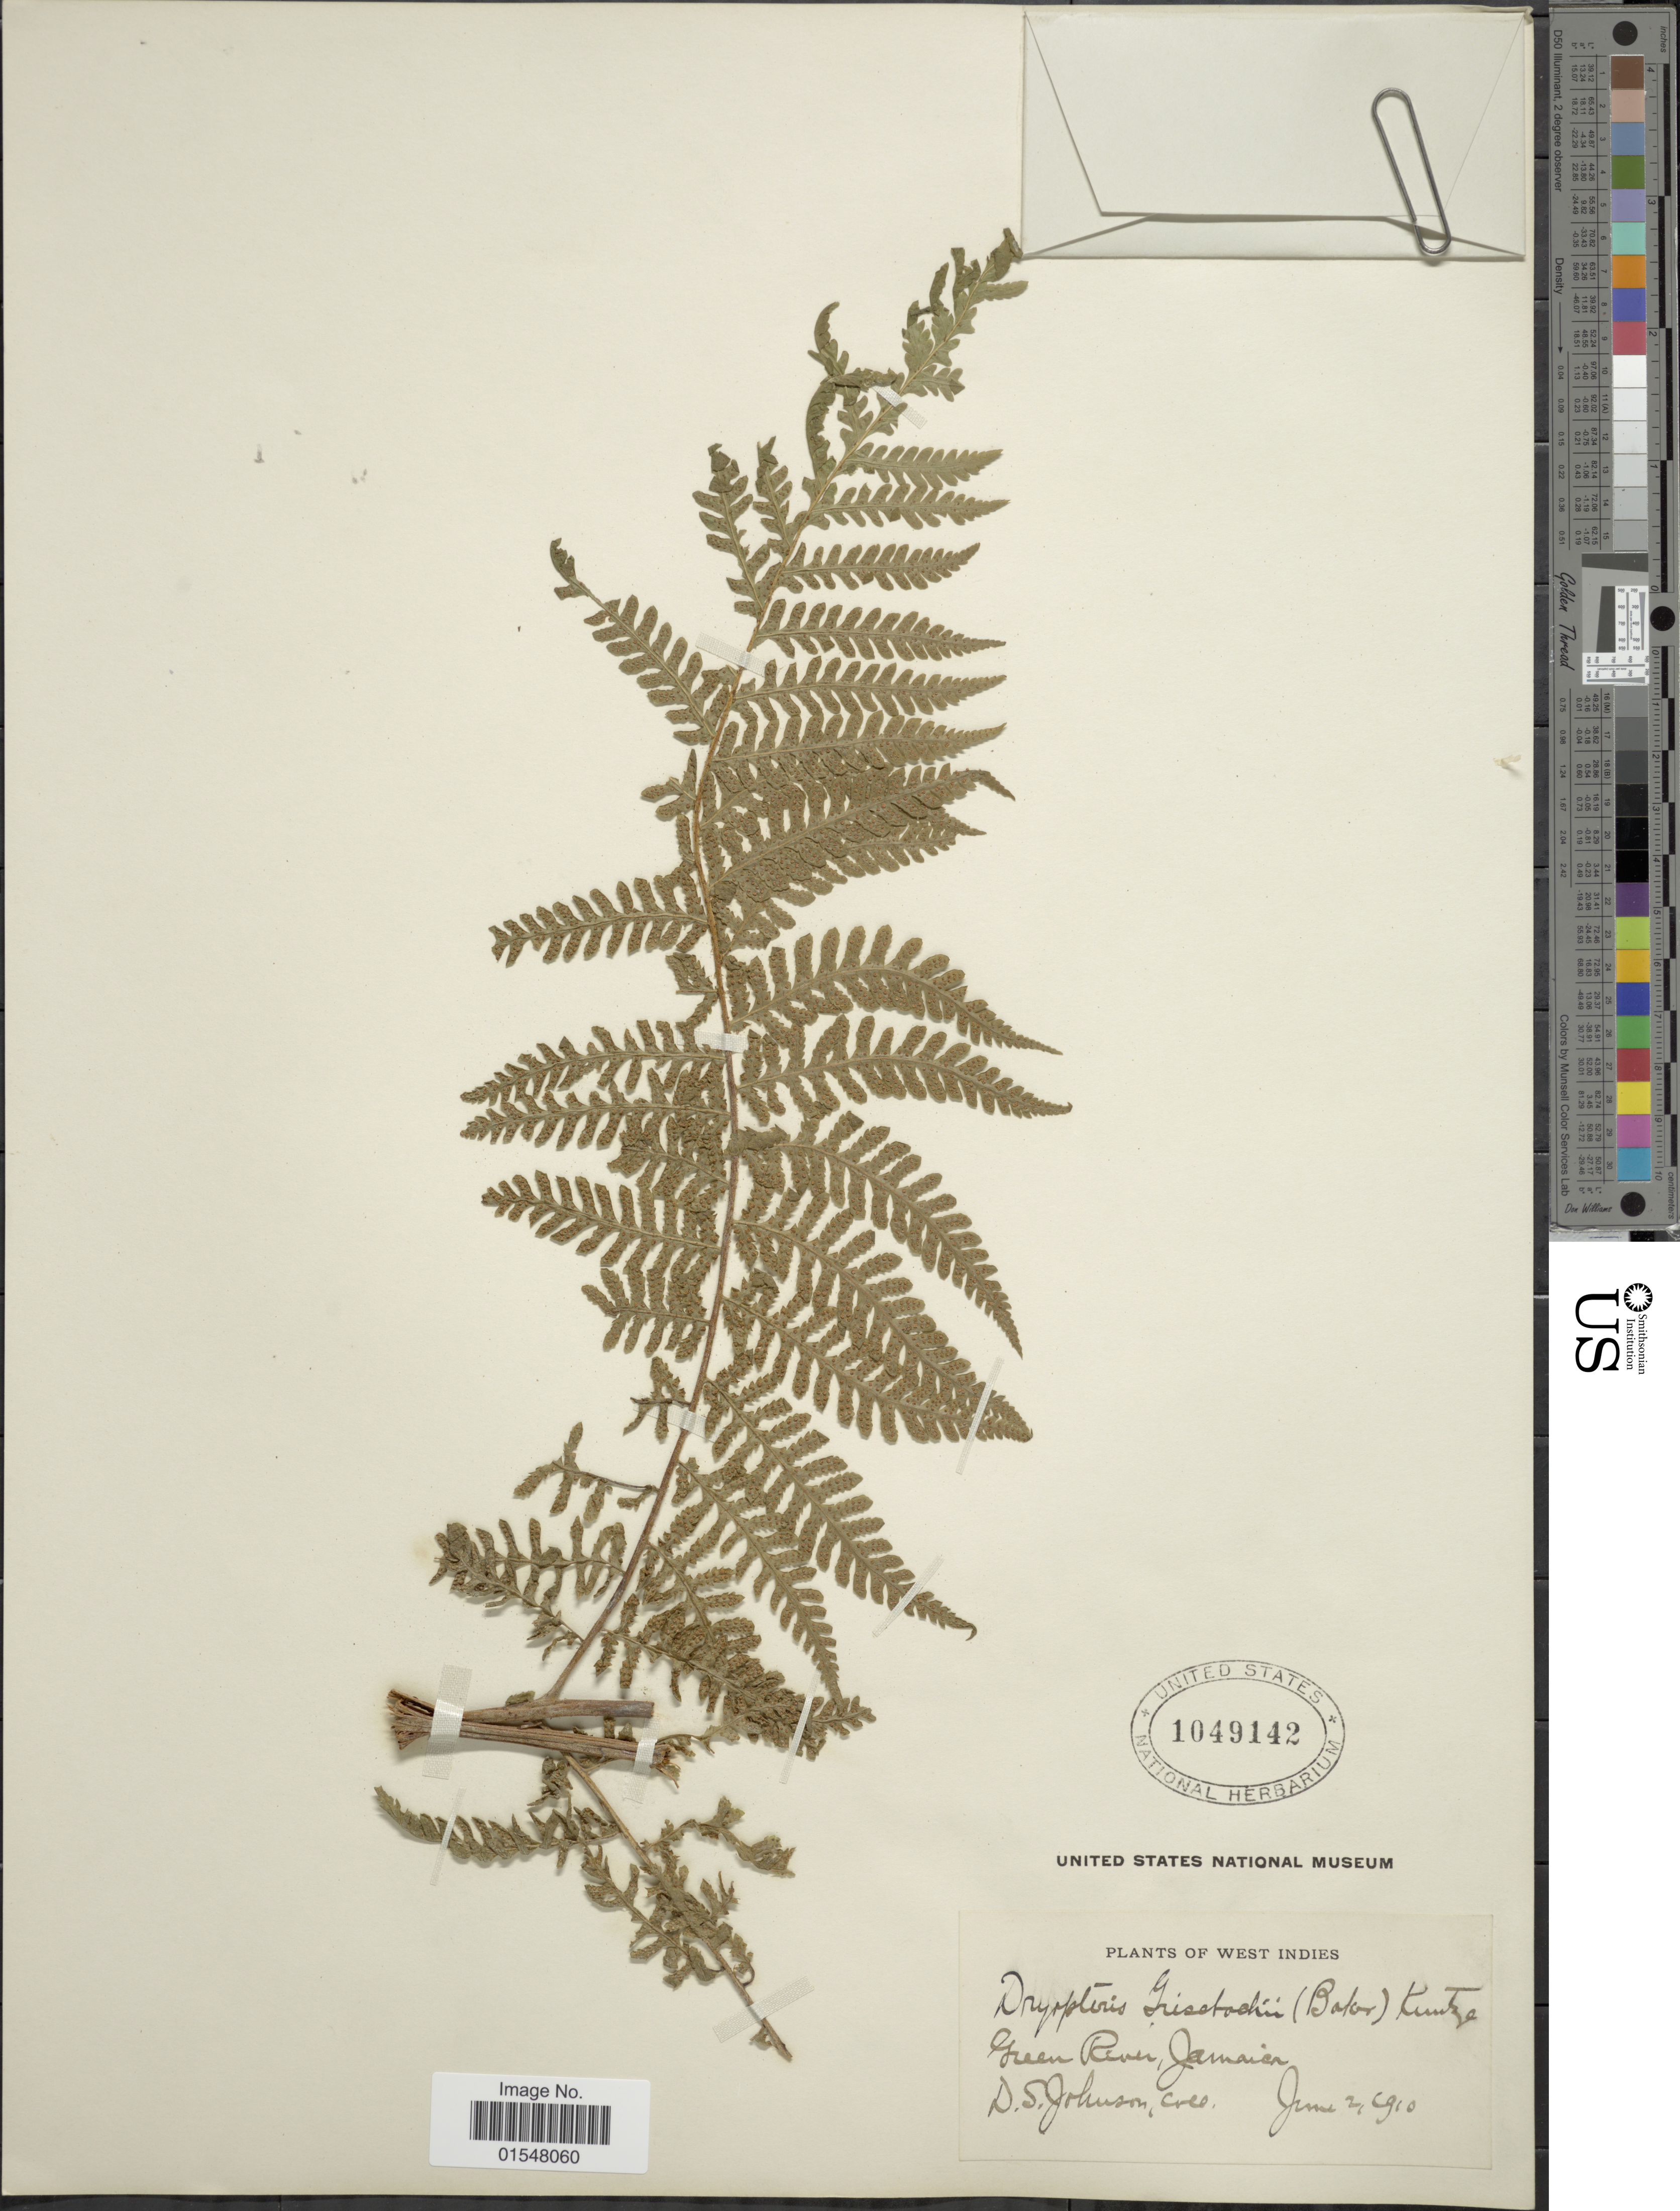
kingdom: Plantae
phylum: Tracheophyta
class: Polypodiopsida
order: Polypodiales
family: Dryopteridaceae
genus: Ctenitis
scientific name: Ctenitis grisebachii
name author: (Baker) Ching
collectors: D. S. Johnson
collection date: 1910-06-02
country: Jamaica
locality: West Indies, Green River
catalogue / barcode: US 1049142